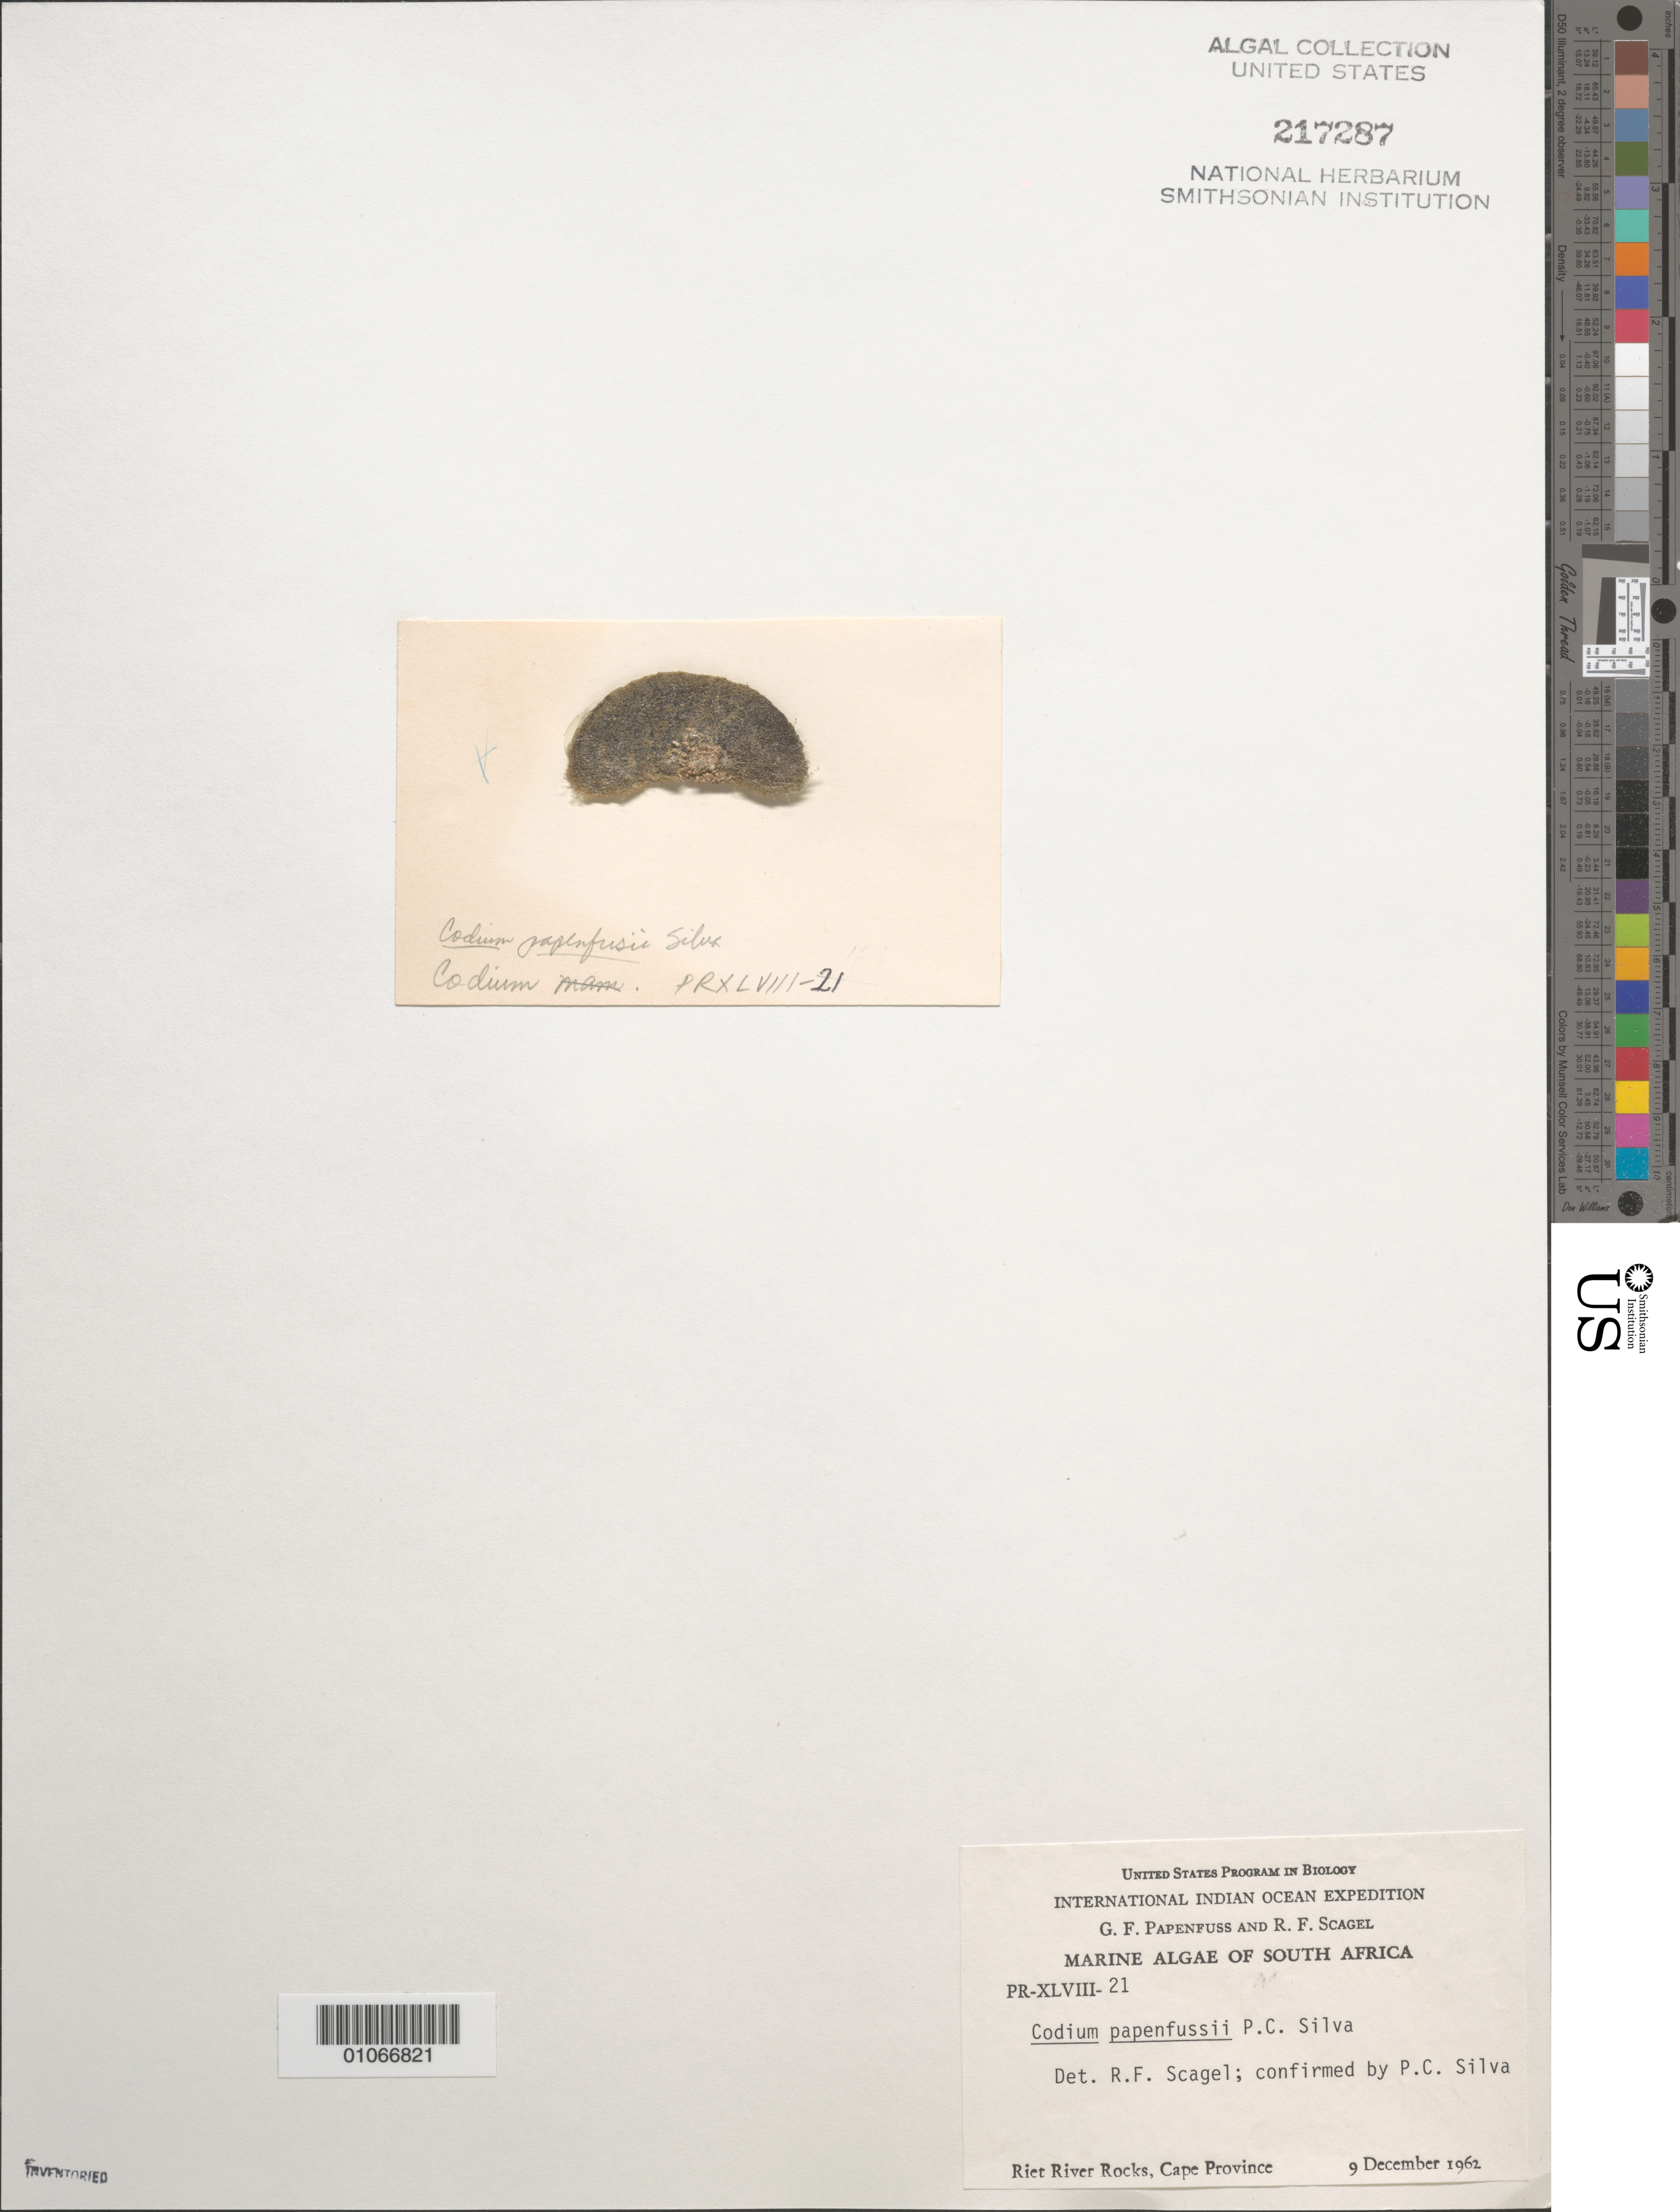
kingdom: Plantae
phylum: Chlorophyta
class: Ulvophyceae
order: Bryopsidales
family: Codiaceae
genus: Codium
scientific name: Codium papenfussii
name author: P.C. Silva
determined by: Scagel, R. F.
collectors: G. Papenfuss & R. F. Scagel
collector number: PR-XLVIII-21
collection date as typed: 09 Dec 1962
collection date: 1962-12-09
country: South Africa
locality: Riet River Rocks. Cape Province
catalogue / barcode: US 217287